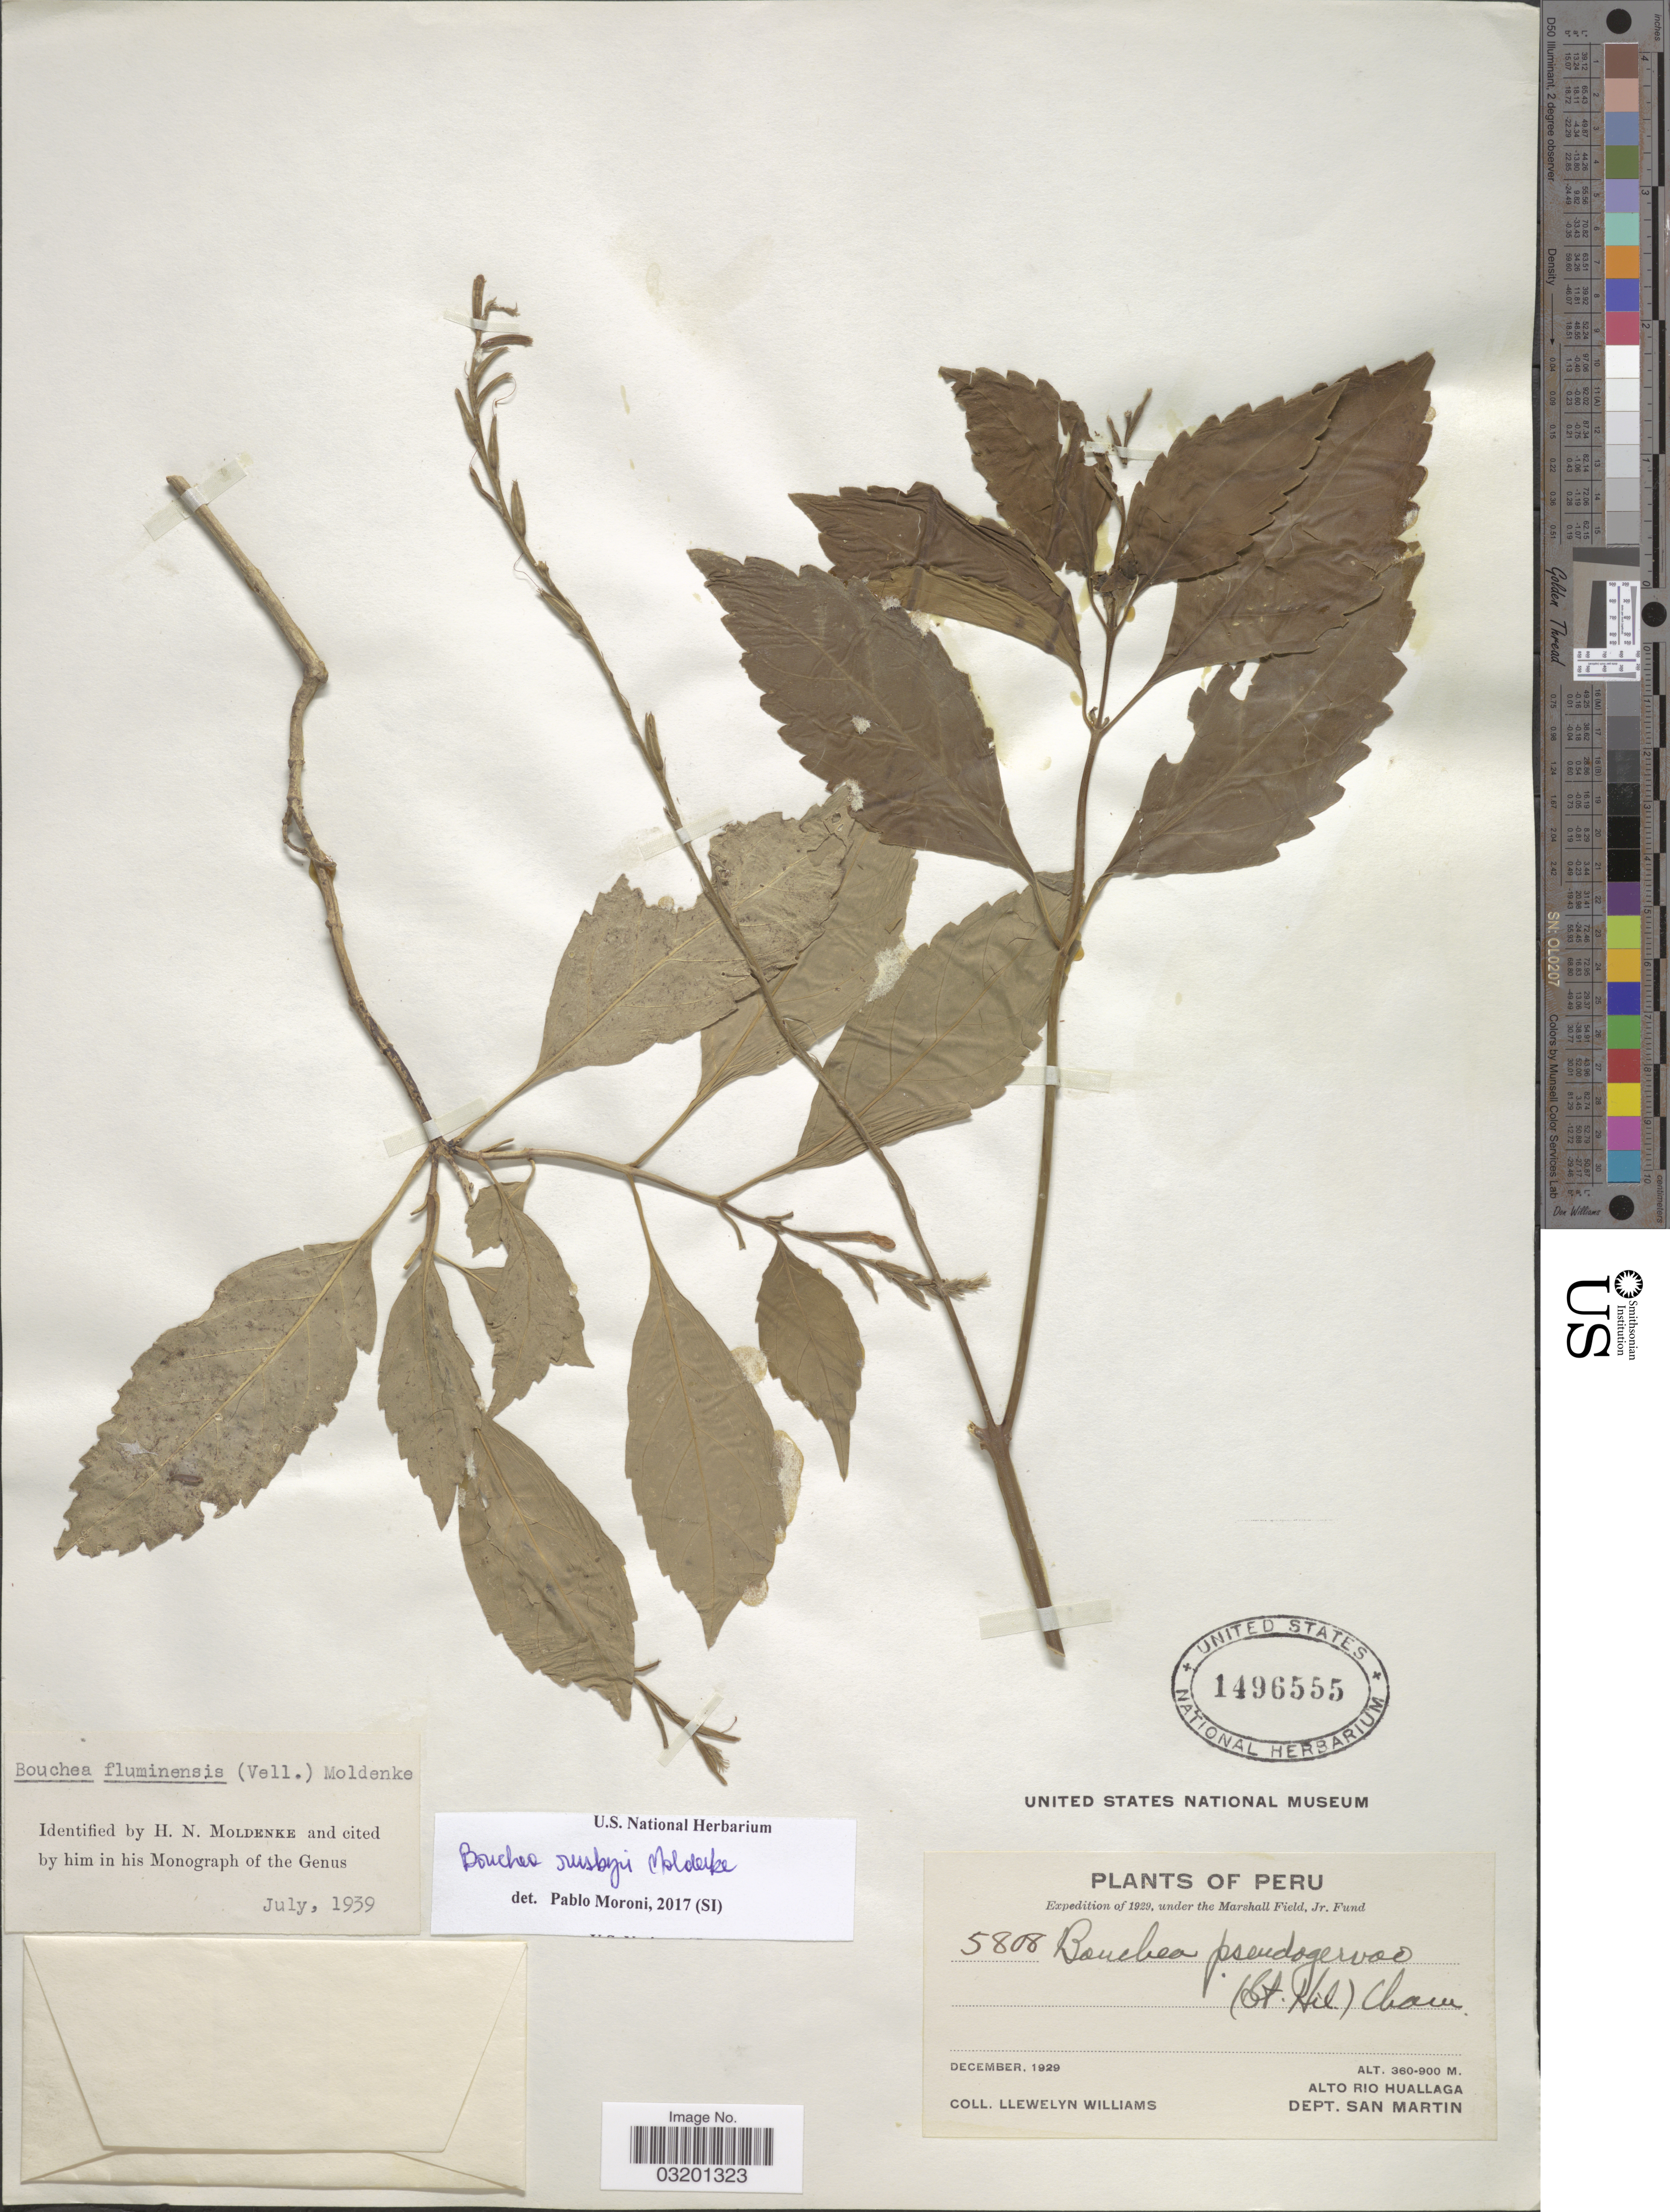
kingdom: Plantae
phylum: Tracheophyta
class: Magnoliopsida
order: Lamiales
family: Verbenaceae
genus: Bouchea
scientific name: Bouchea rusbyi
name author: Moldenke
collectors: Ll. Williams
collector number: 5808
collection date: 1929-12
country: Peru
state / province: San Martín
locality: Alto Rio Huallaga, Dept. San Martin.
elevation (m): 360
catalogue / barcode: US 1496555